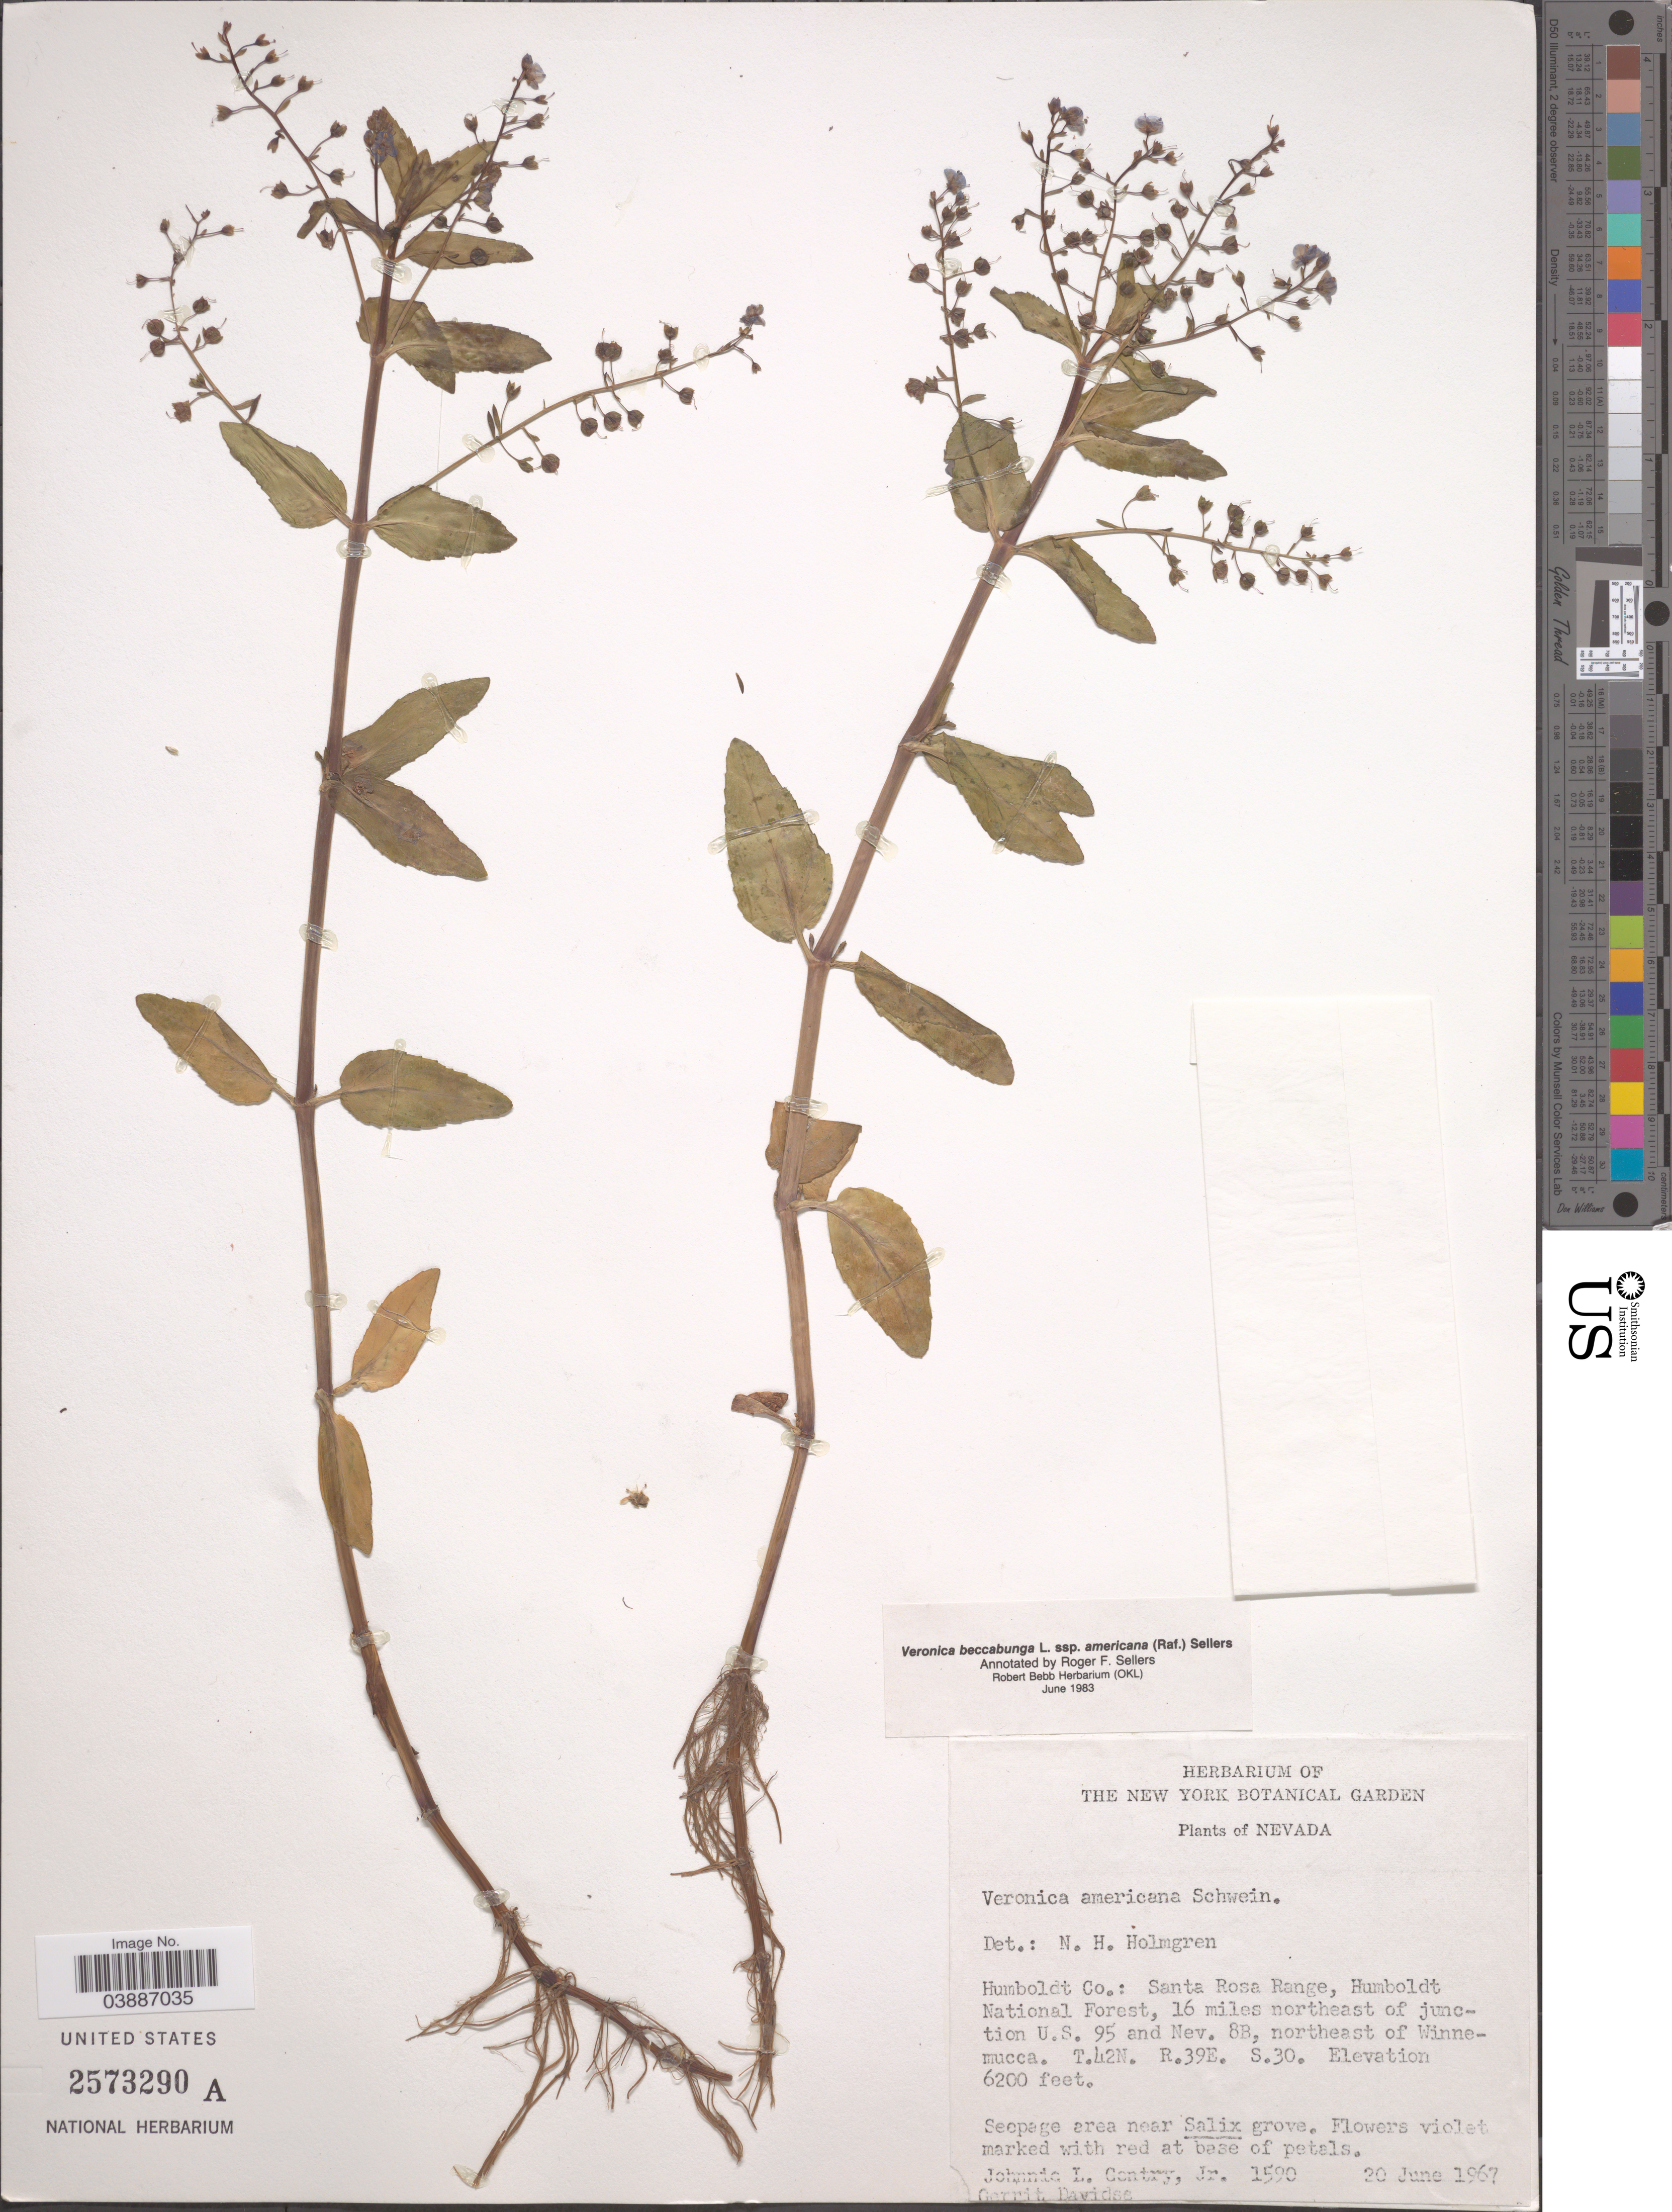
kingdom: Plantae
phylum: Tracheophyta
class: Magnoliopsida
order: Lamiales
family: Plantaginaceae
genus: Veronica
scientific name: Veronica beccabunga subsp. americana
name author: Raf.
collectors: J. L. Gentry & G. Davidse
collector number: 1590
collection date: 1967-06-20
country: United States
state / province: Nevada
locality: Humboldt Co.: Santa Rosa Range, Humboldt National Forest, 16 miles northeast of junction U.S. 95 and Nev. 8B, northeast of Winnemucca. T. 42N. R.39E. S.30.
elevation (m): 1890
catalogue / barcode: US 2573290A